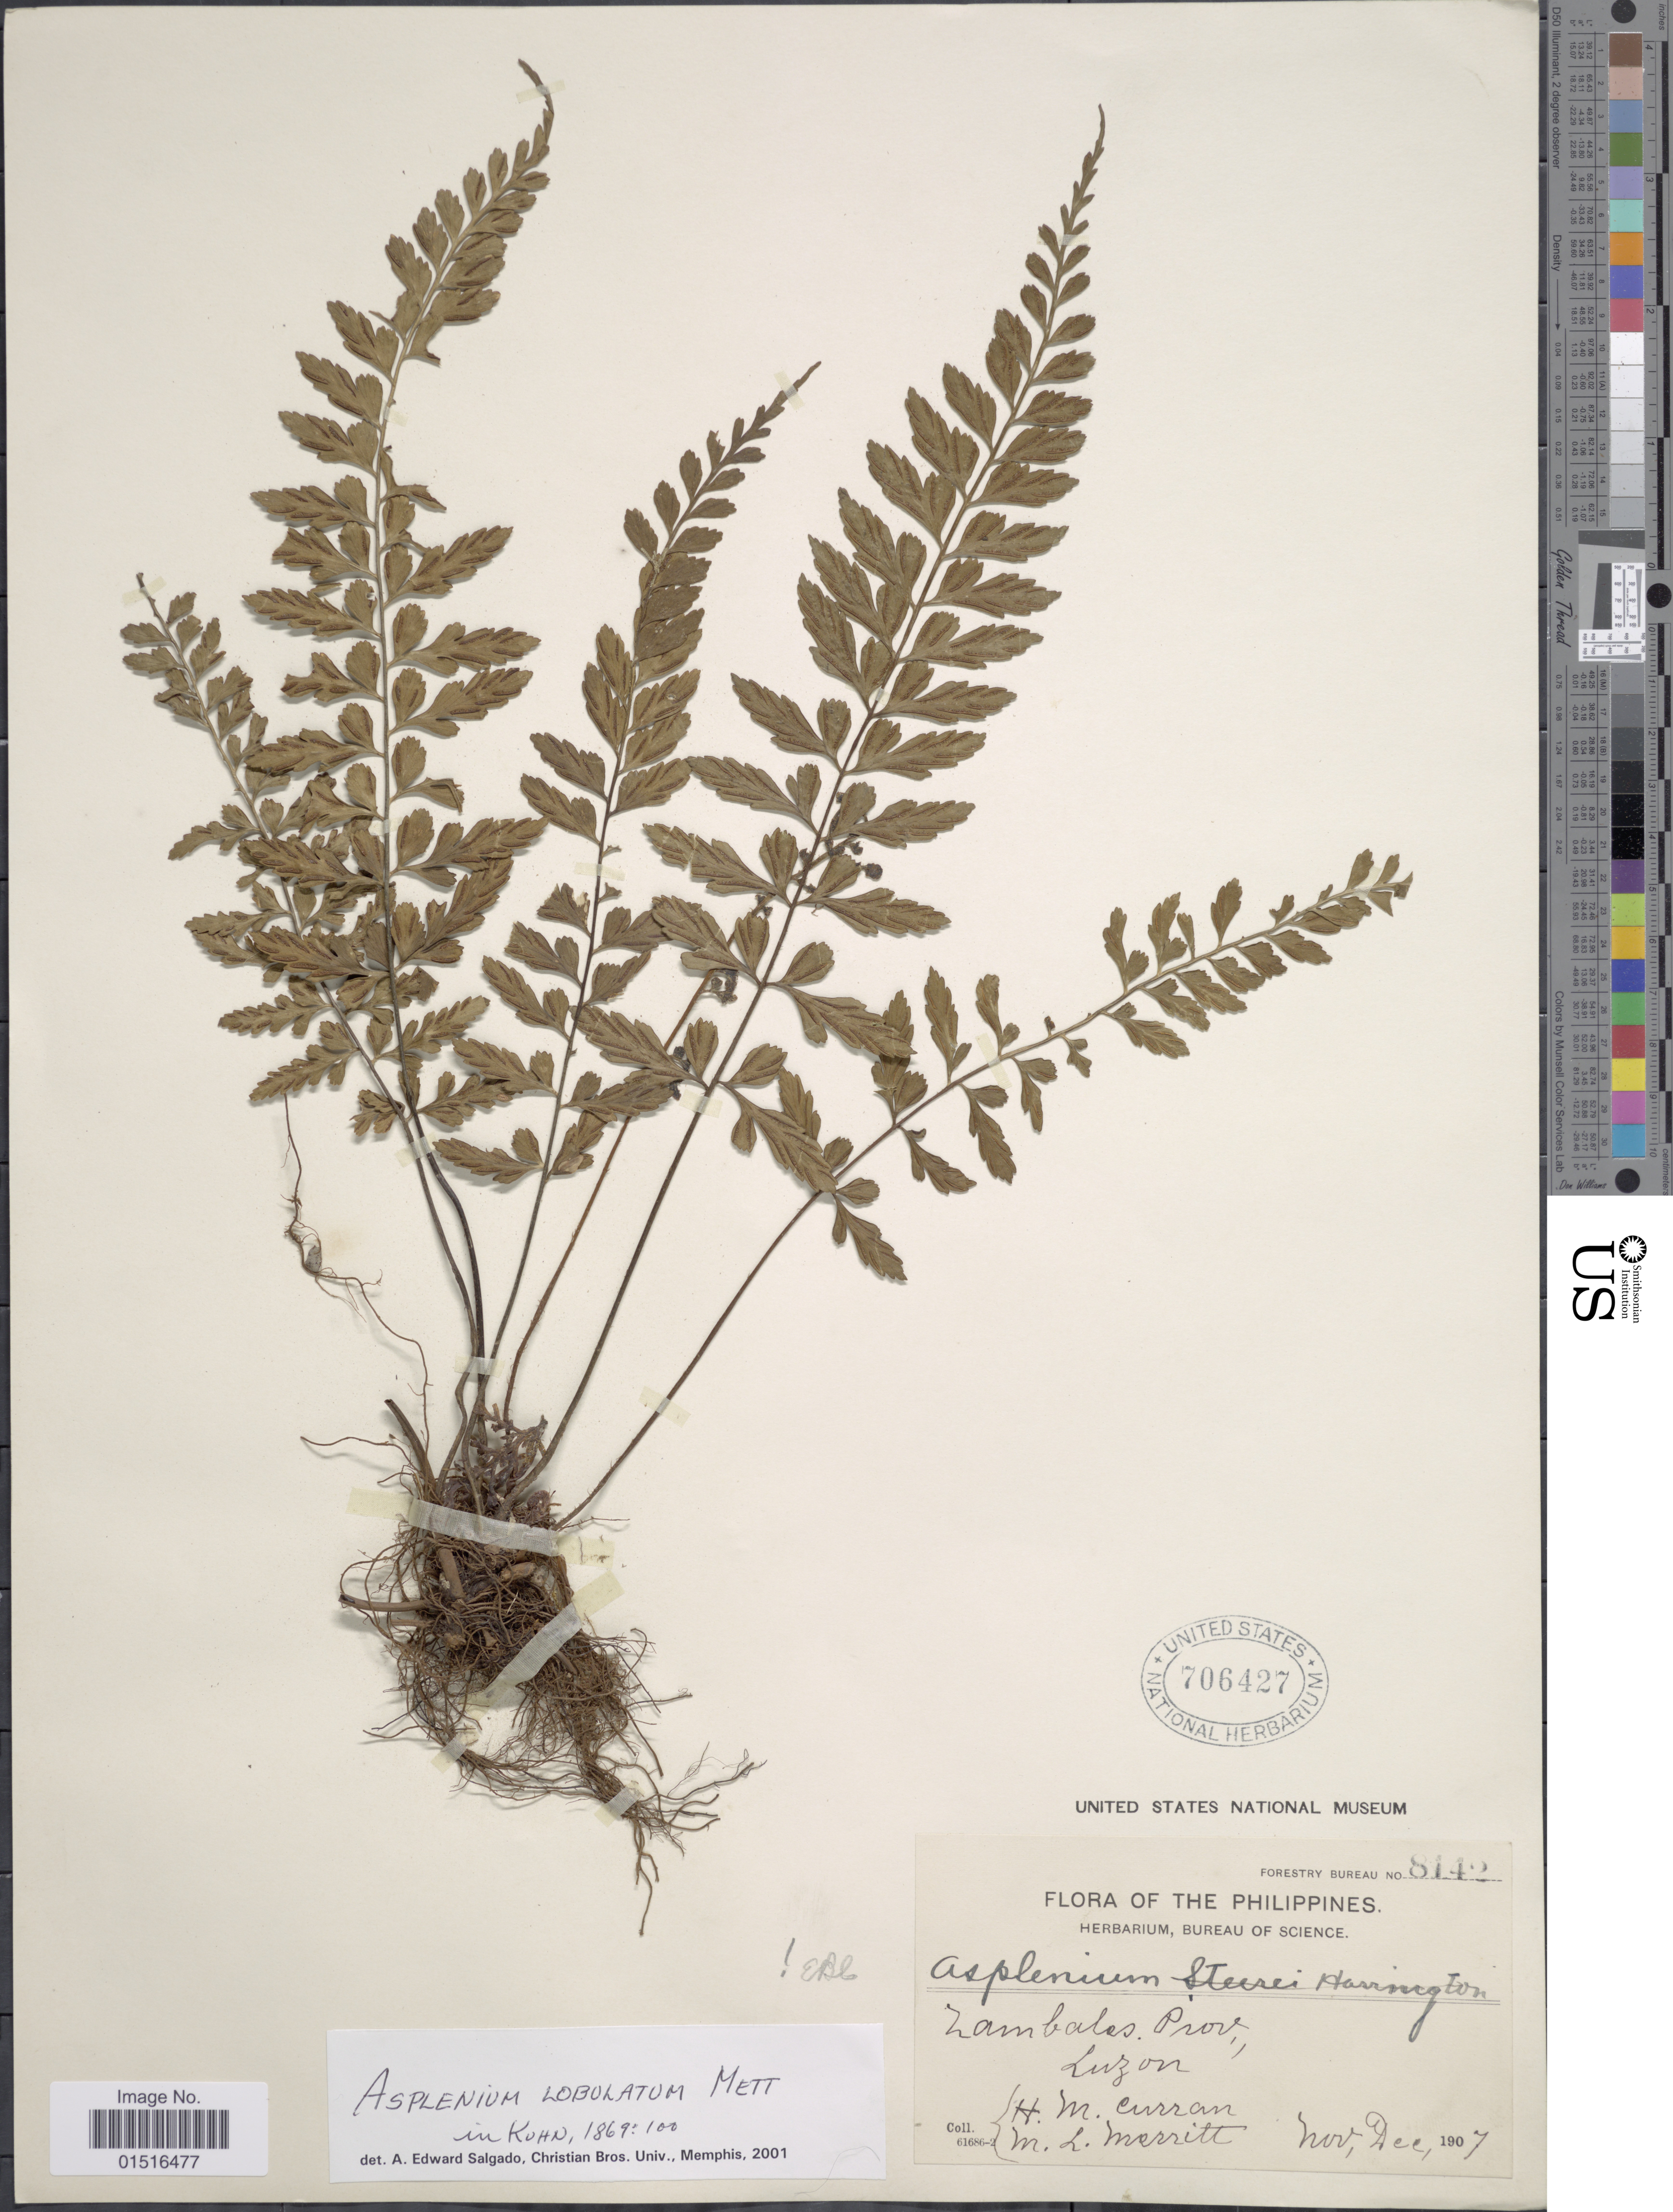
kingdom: Plantae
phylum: Tracheophyta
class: Polypodiopsida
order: Polypodiales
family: Aspleniaceae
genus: Asplenium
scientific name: Asplenium lobulatum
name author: Mett.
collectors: H. M. Curran & M. L. Merritt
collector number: Bureau of Science 8142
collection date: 1907-11/1907-12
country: Philippines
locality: Zambales Prov., Luzon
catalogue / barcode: US 706427